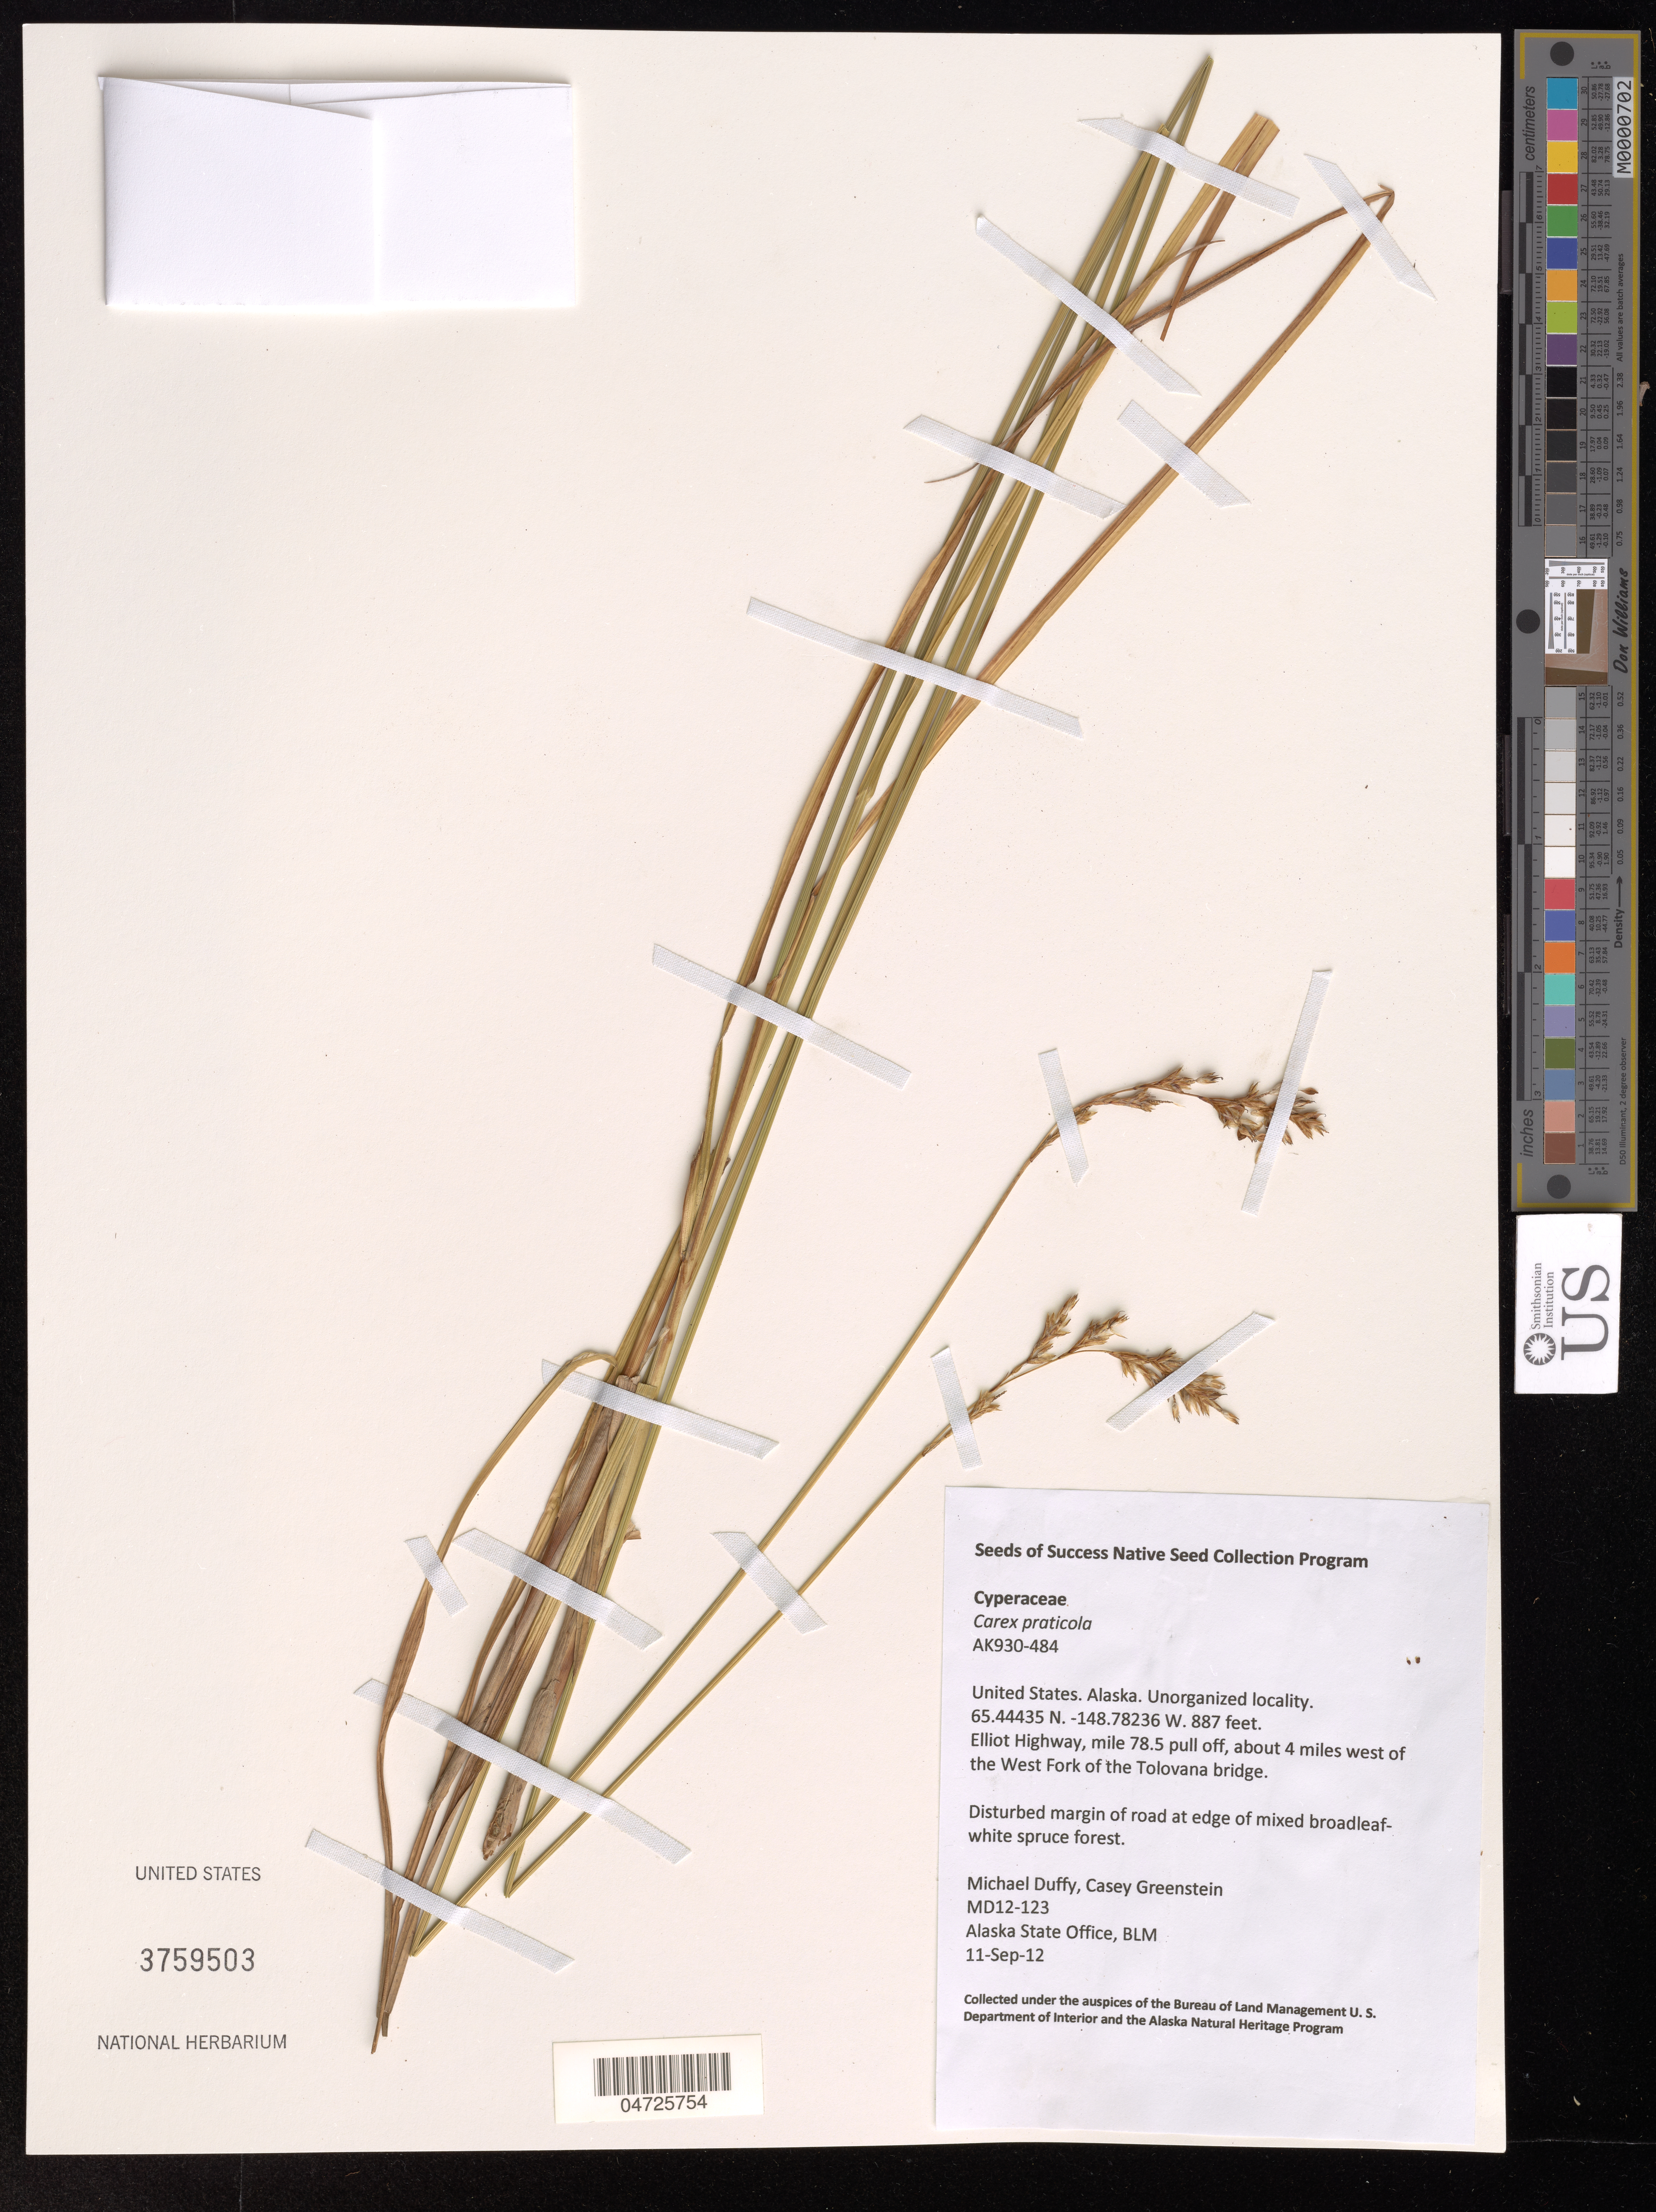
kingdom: Plantae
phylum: Tracheophyta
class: Liliopsida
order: Poales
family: Cyperaceae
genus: Carex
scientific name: Carex praticola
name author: Rydb.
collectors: M. Duffy & C. Greenstein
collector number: MD12-123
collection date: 2012-09-11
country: United States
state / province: Alaska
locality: Elliot Highway, mile 78.5 pull off, about 4 miles west of the West Fork of the Tolovana bridge.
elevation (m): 270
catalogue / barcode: US 3759503